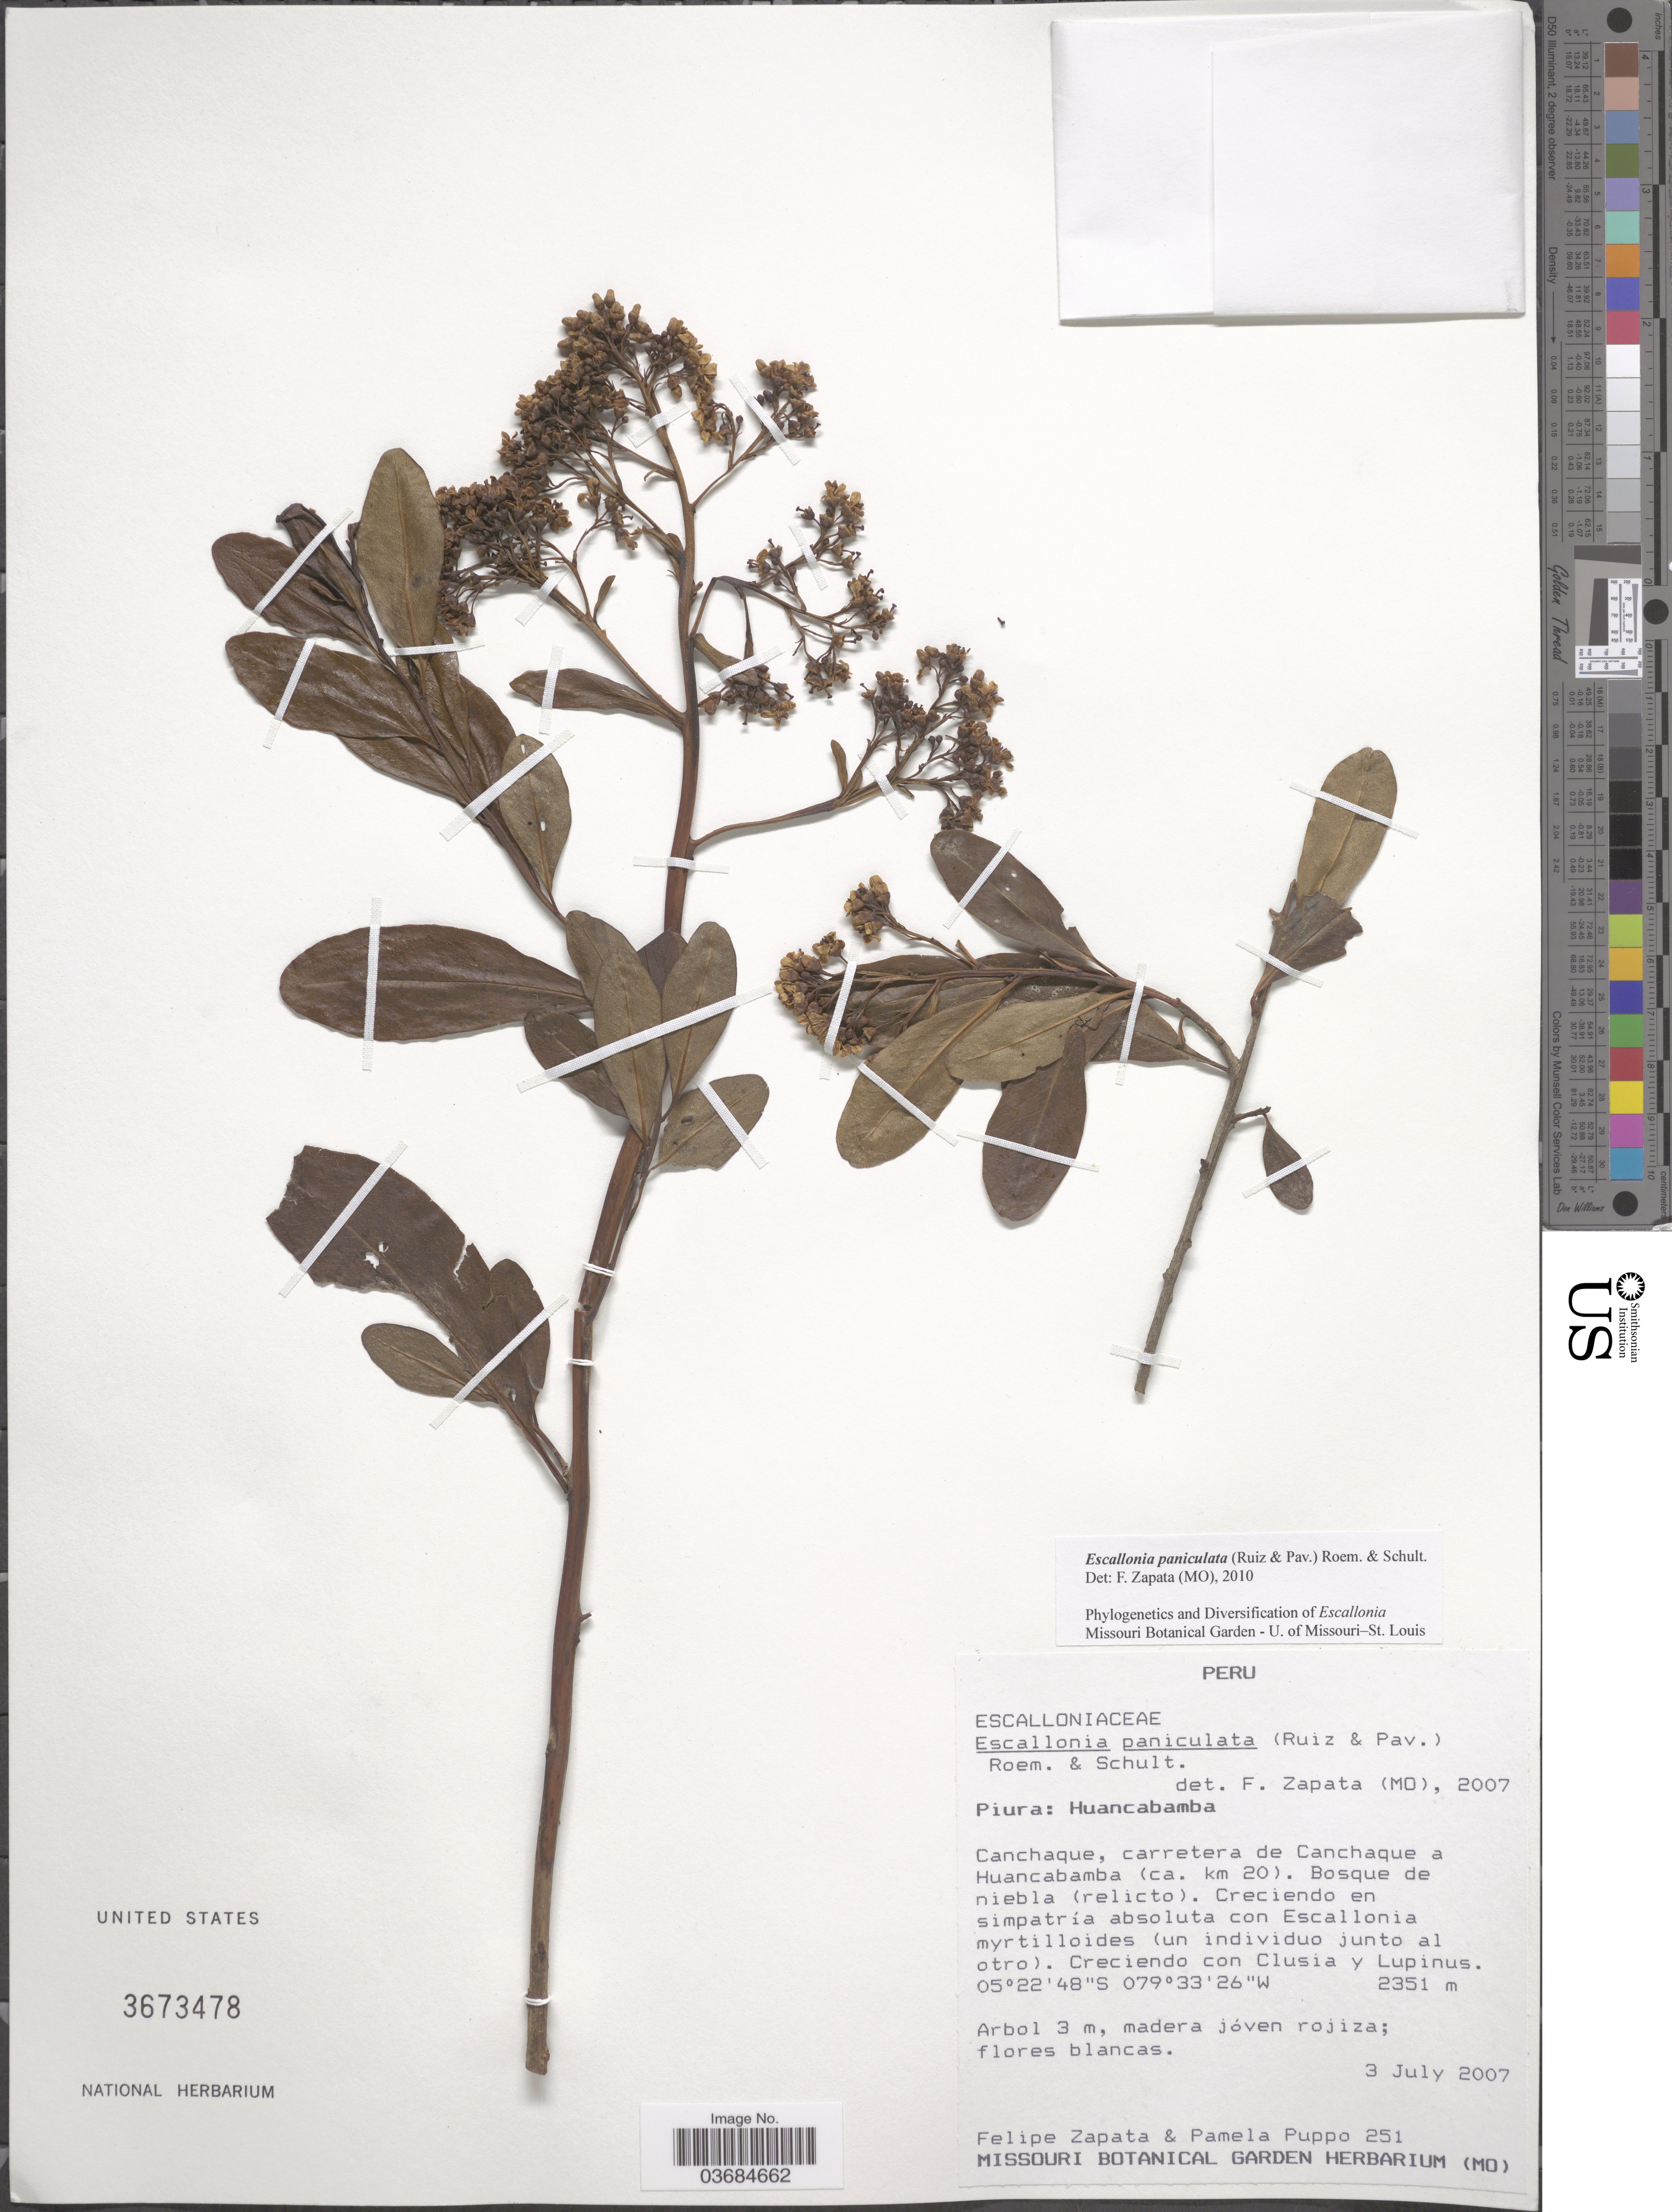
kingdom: Plantae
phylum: Tracheophyta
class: Magnoliopsida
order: Escalloniales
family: Escalloniaceae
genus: Escallonia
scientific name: Escallonia paniculata var. paniculata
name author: (Ruiz & Pav.) Roem. & Schult.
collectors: F. Zapata & P. Puppo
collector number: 251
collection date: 2007-07-03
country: Peru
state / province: Piura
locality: Huancabamba. Canchaque, carretera de Canchaque a Huancabamba (ca. km 20). Bosque de niebla (relicto).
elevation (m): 2351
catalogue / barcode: US 3673478